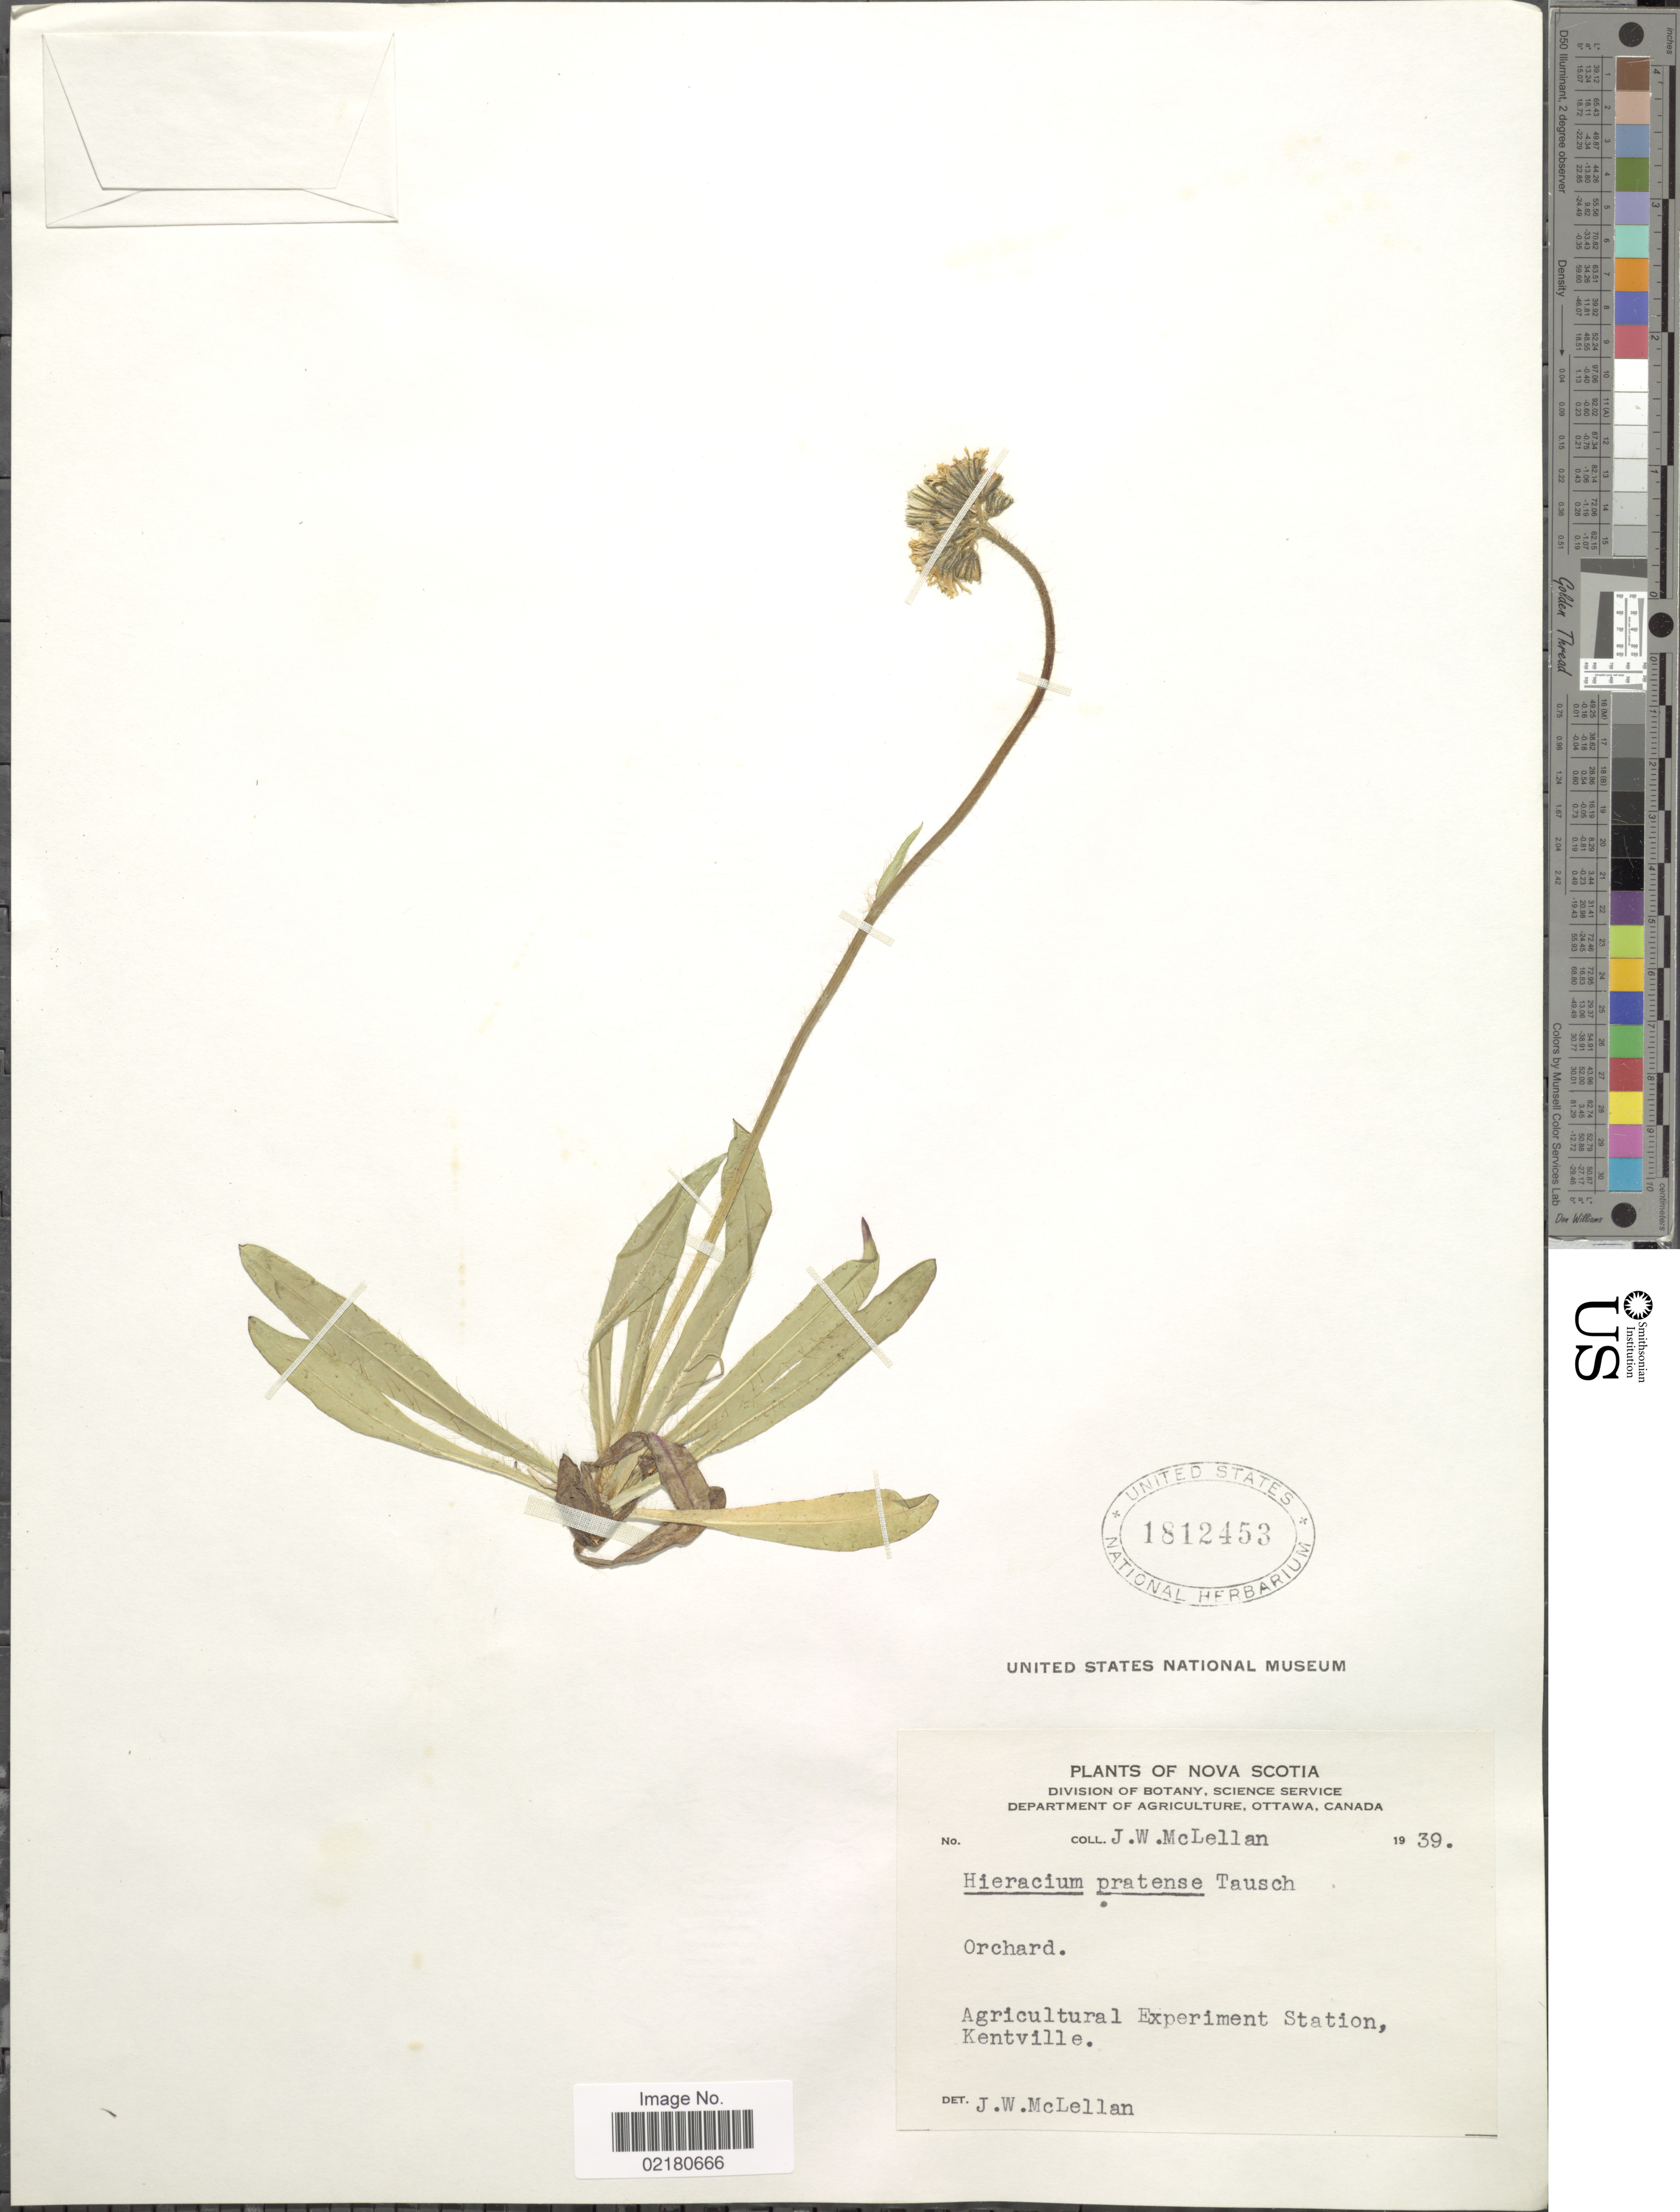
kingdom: Plantae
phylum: Tracheophyta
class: Magnoliopsida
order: Asterales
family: Asteraceae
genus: Pilosella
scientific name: Pilosella caespitosa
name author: (Dumort.) P. D. Sell & C. West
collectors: J. McLellan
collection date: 1939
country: Canada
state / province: Nova Scotia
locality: Nova Scotia, Orchard, Agricultural Experiment Station, Kentville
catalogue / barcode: US 1812453